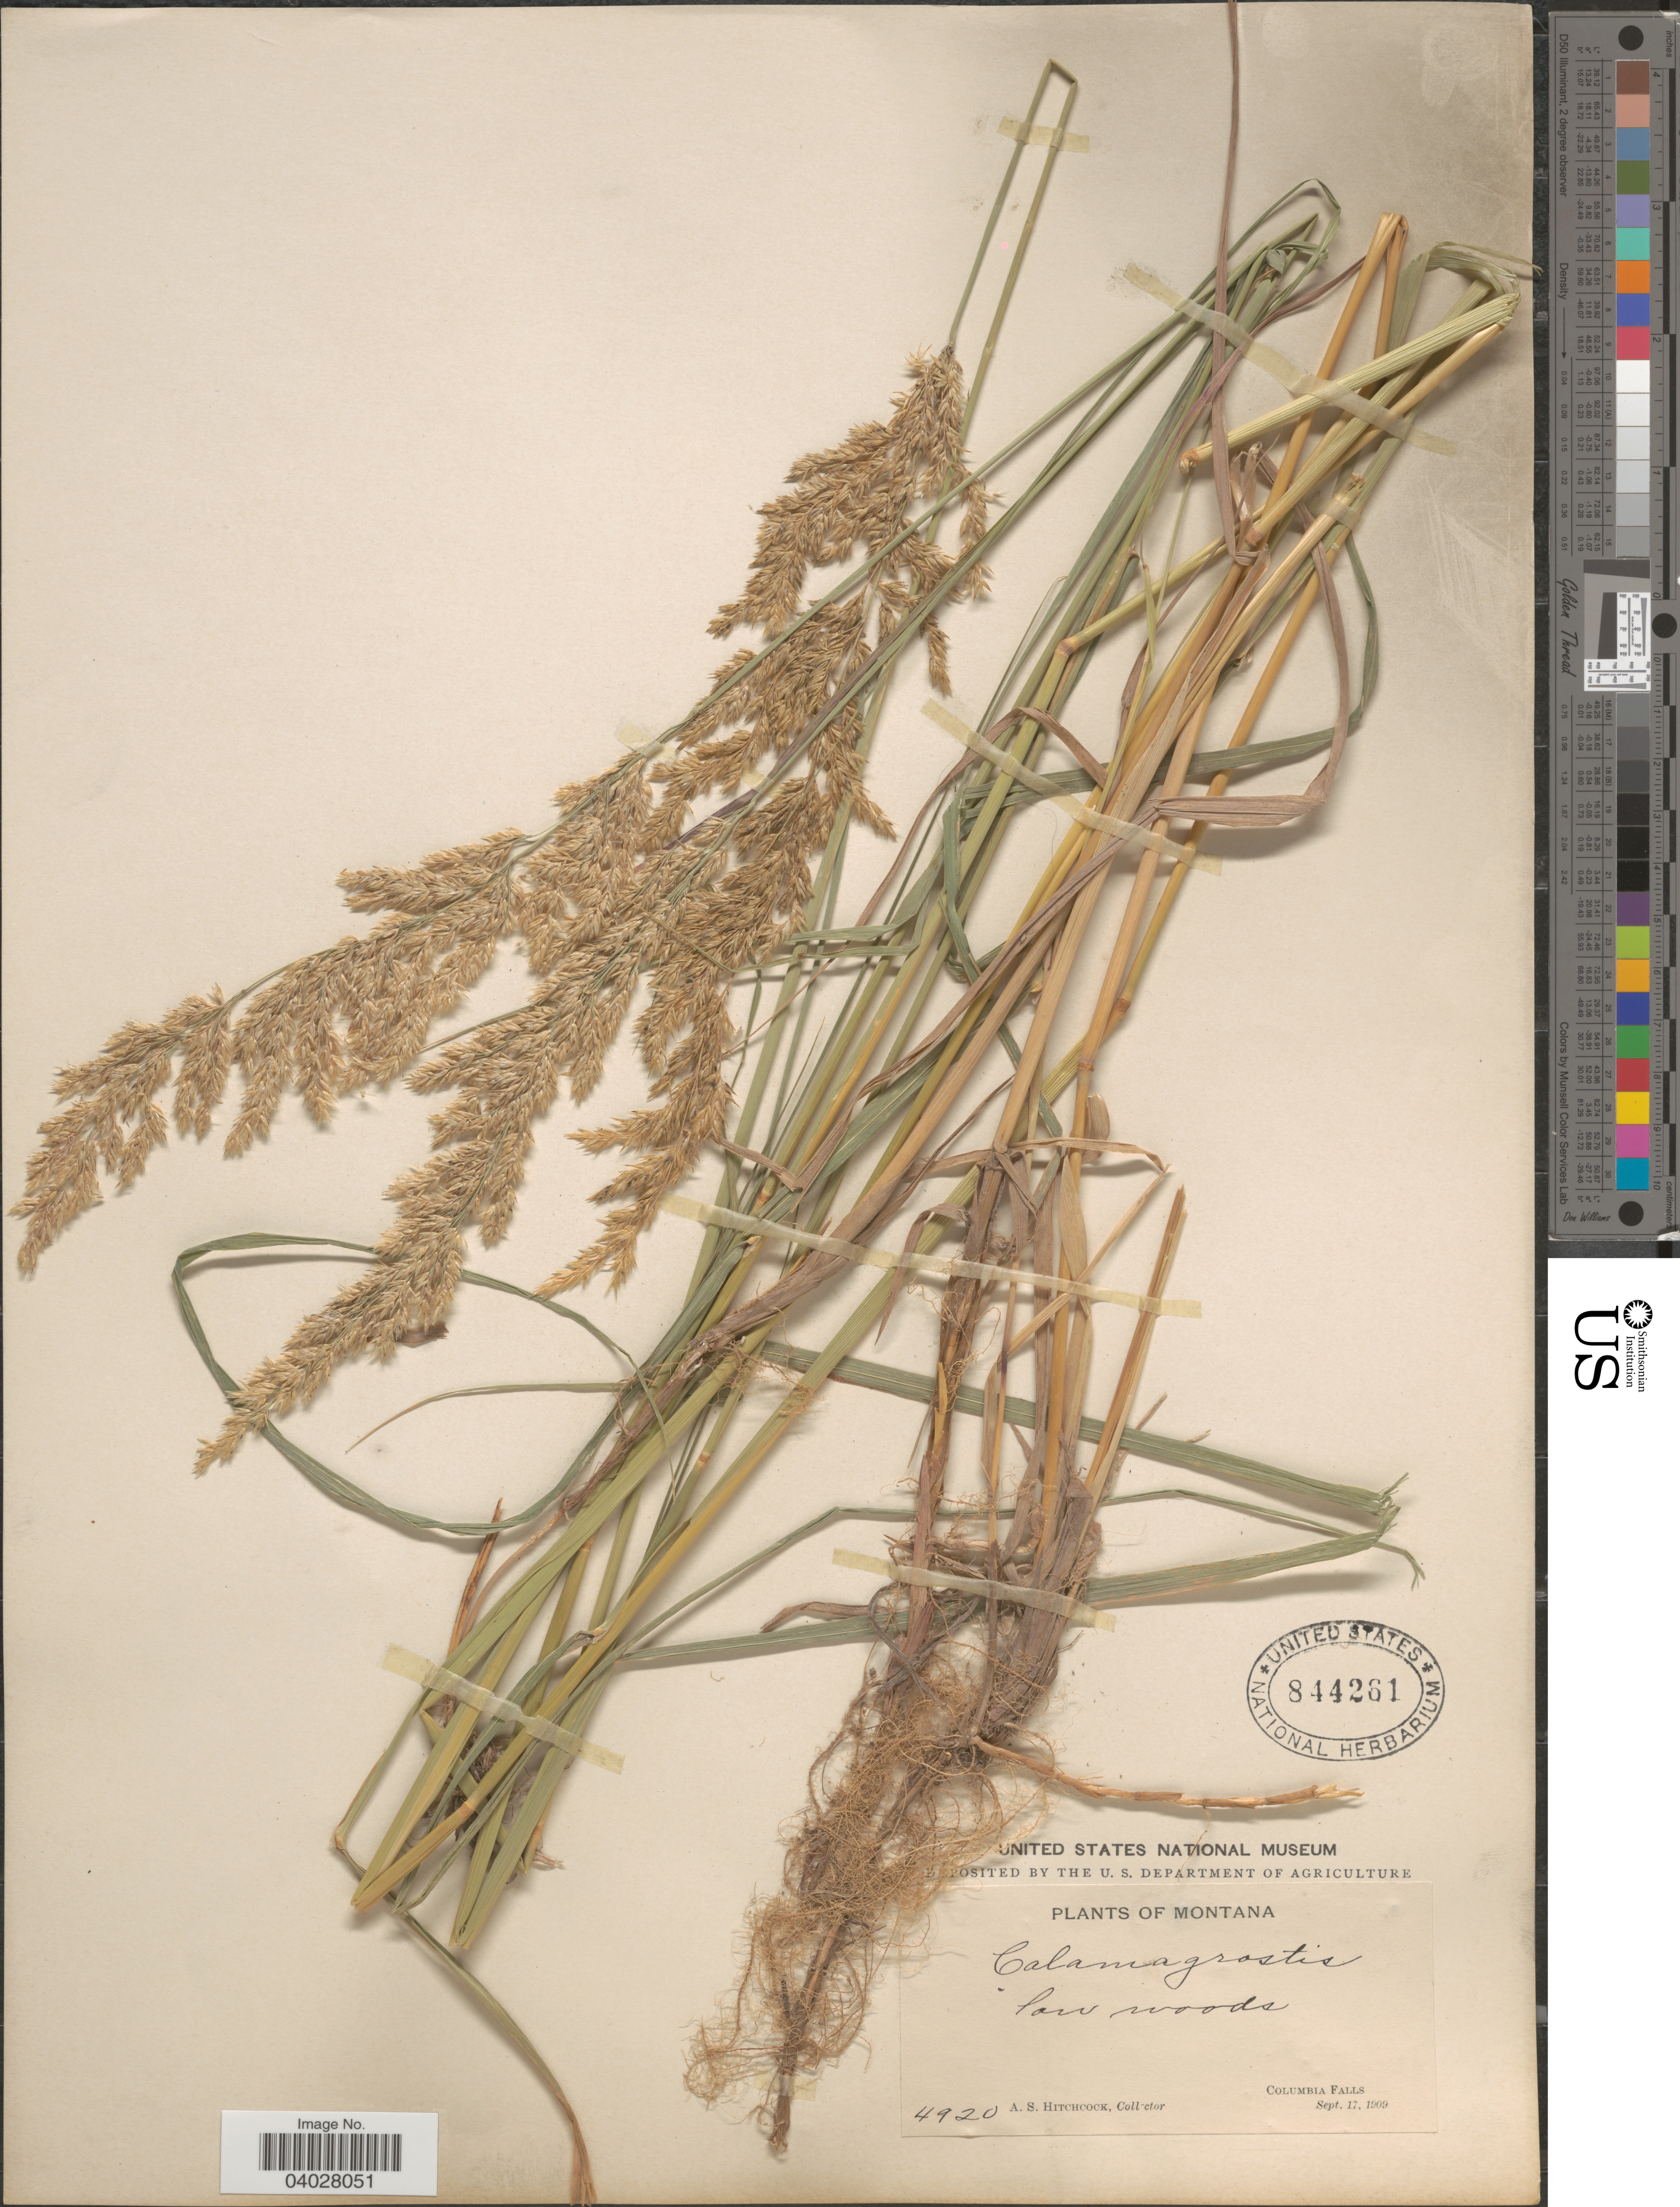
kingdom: Plantae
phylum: Tracheophyta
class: Liliopsida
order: Poales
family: Poaceae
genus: Calamagrostis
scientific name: Calamagrostis canadensis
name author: (Michx.) P. Beauv.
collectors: A. S. Hitchcock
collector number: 4920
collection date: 1909-09-17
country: United States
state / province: Montana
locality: Columbia Falls.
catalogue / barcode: US 844261